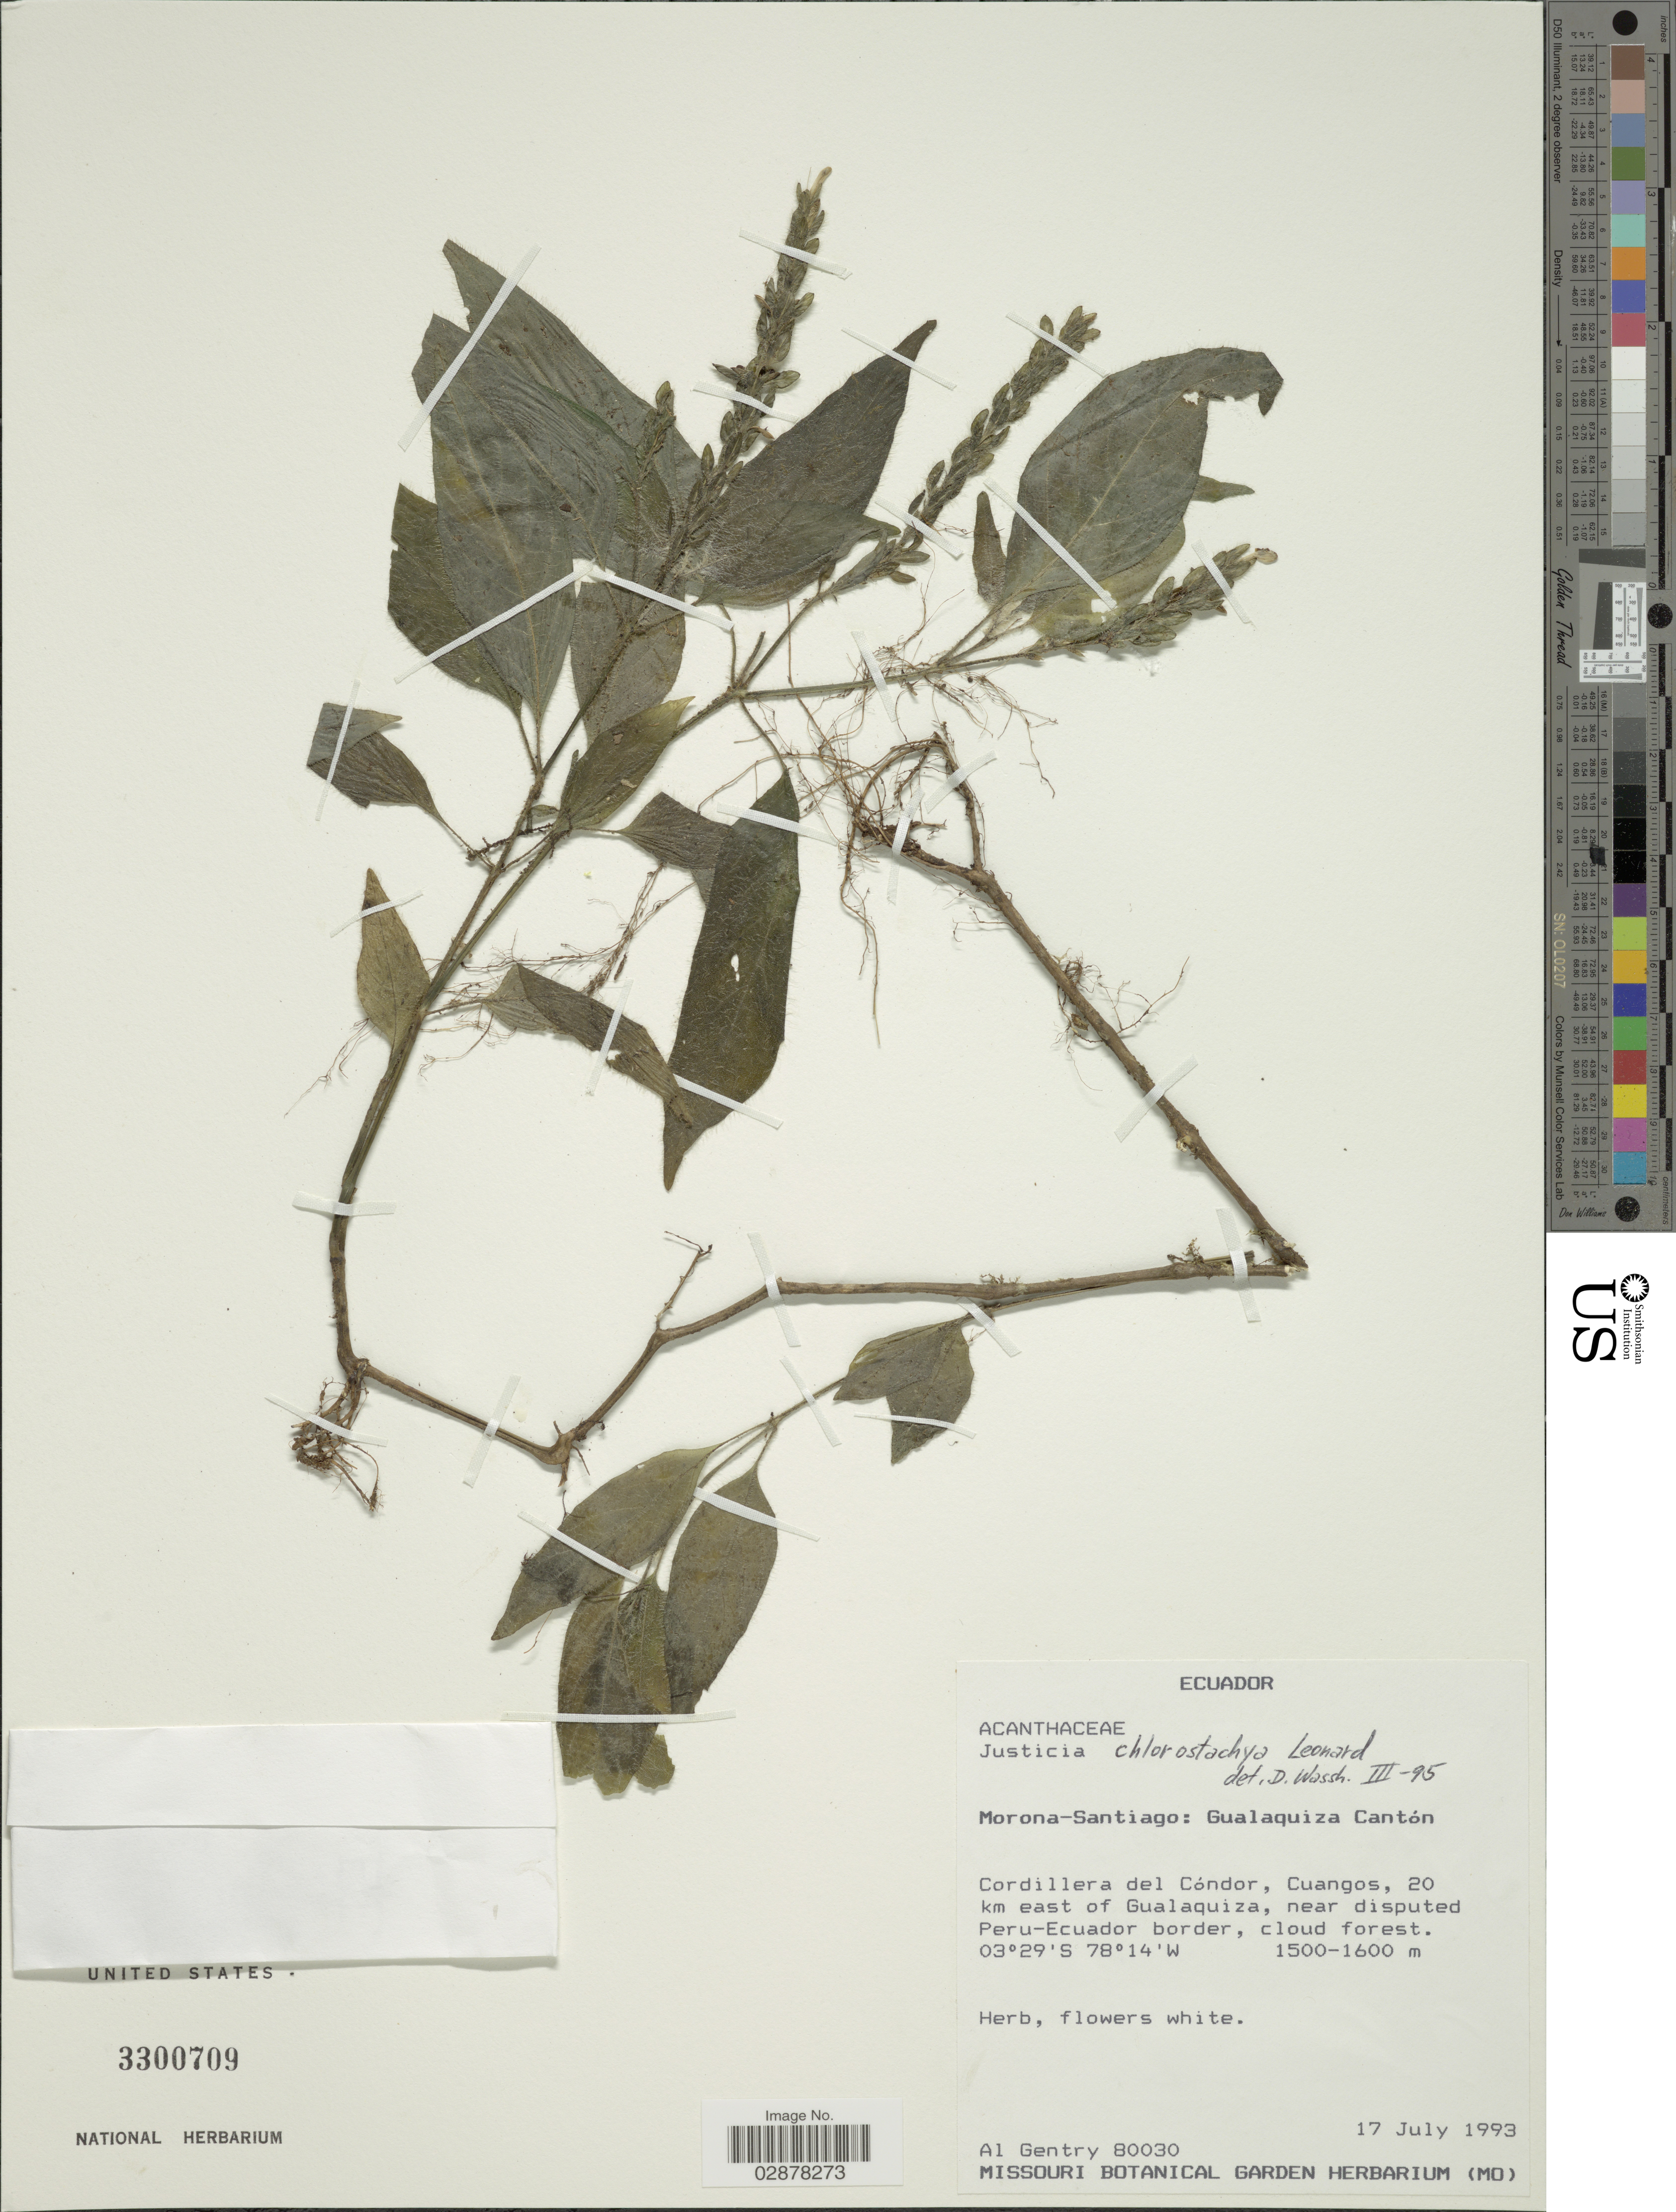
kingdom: Plantae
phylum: Tracheophyta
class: Magnoliopsida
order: Lamiales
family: Acanthaceae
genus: Justicia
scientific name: Justicia chlorostachya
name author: Leonard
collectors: A. H. Gentry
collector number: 80030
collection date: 1993-07-17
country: Ecuador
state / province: Morona-Santiago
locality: Gualaquiza Cantón, Cordillera del Cóndor, Cuangos, 20 km east of Gualaquiza, near disputed Peru-Ecuador border.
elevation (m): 1500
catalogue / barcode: US 3300709